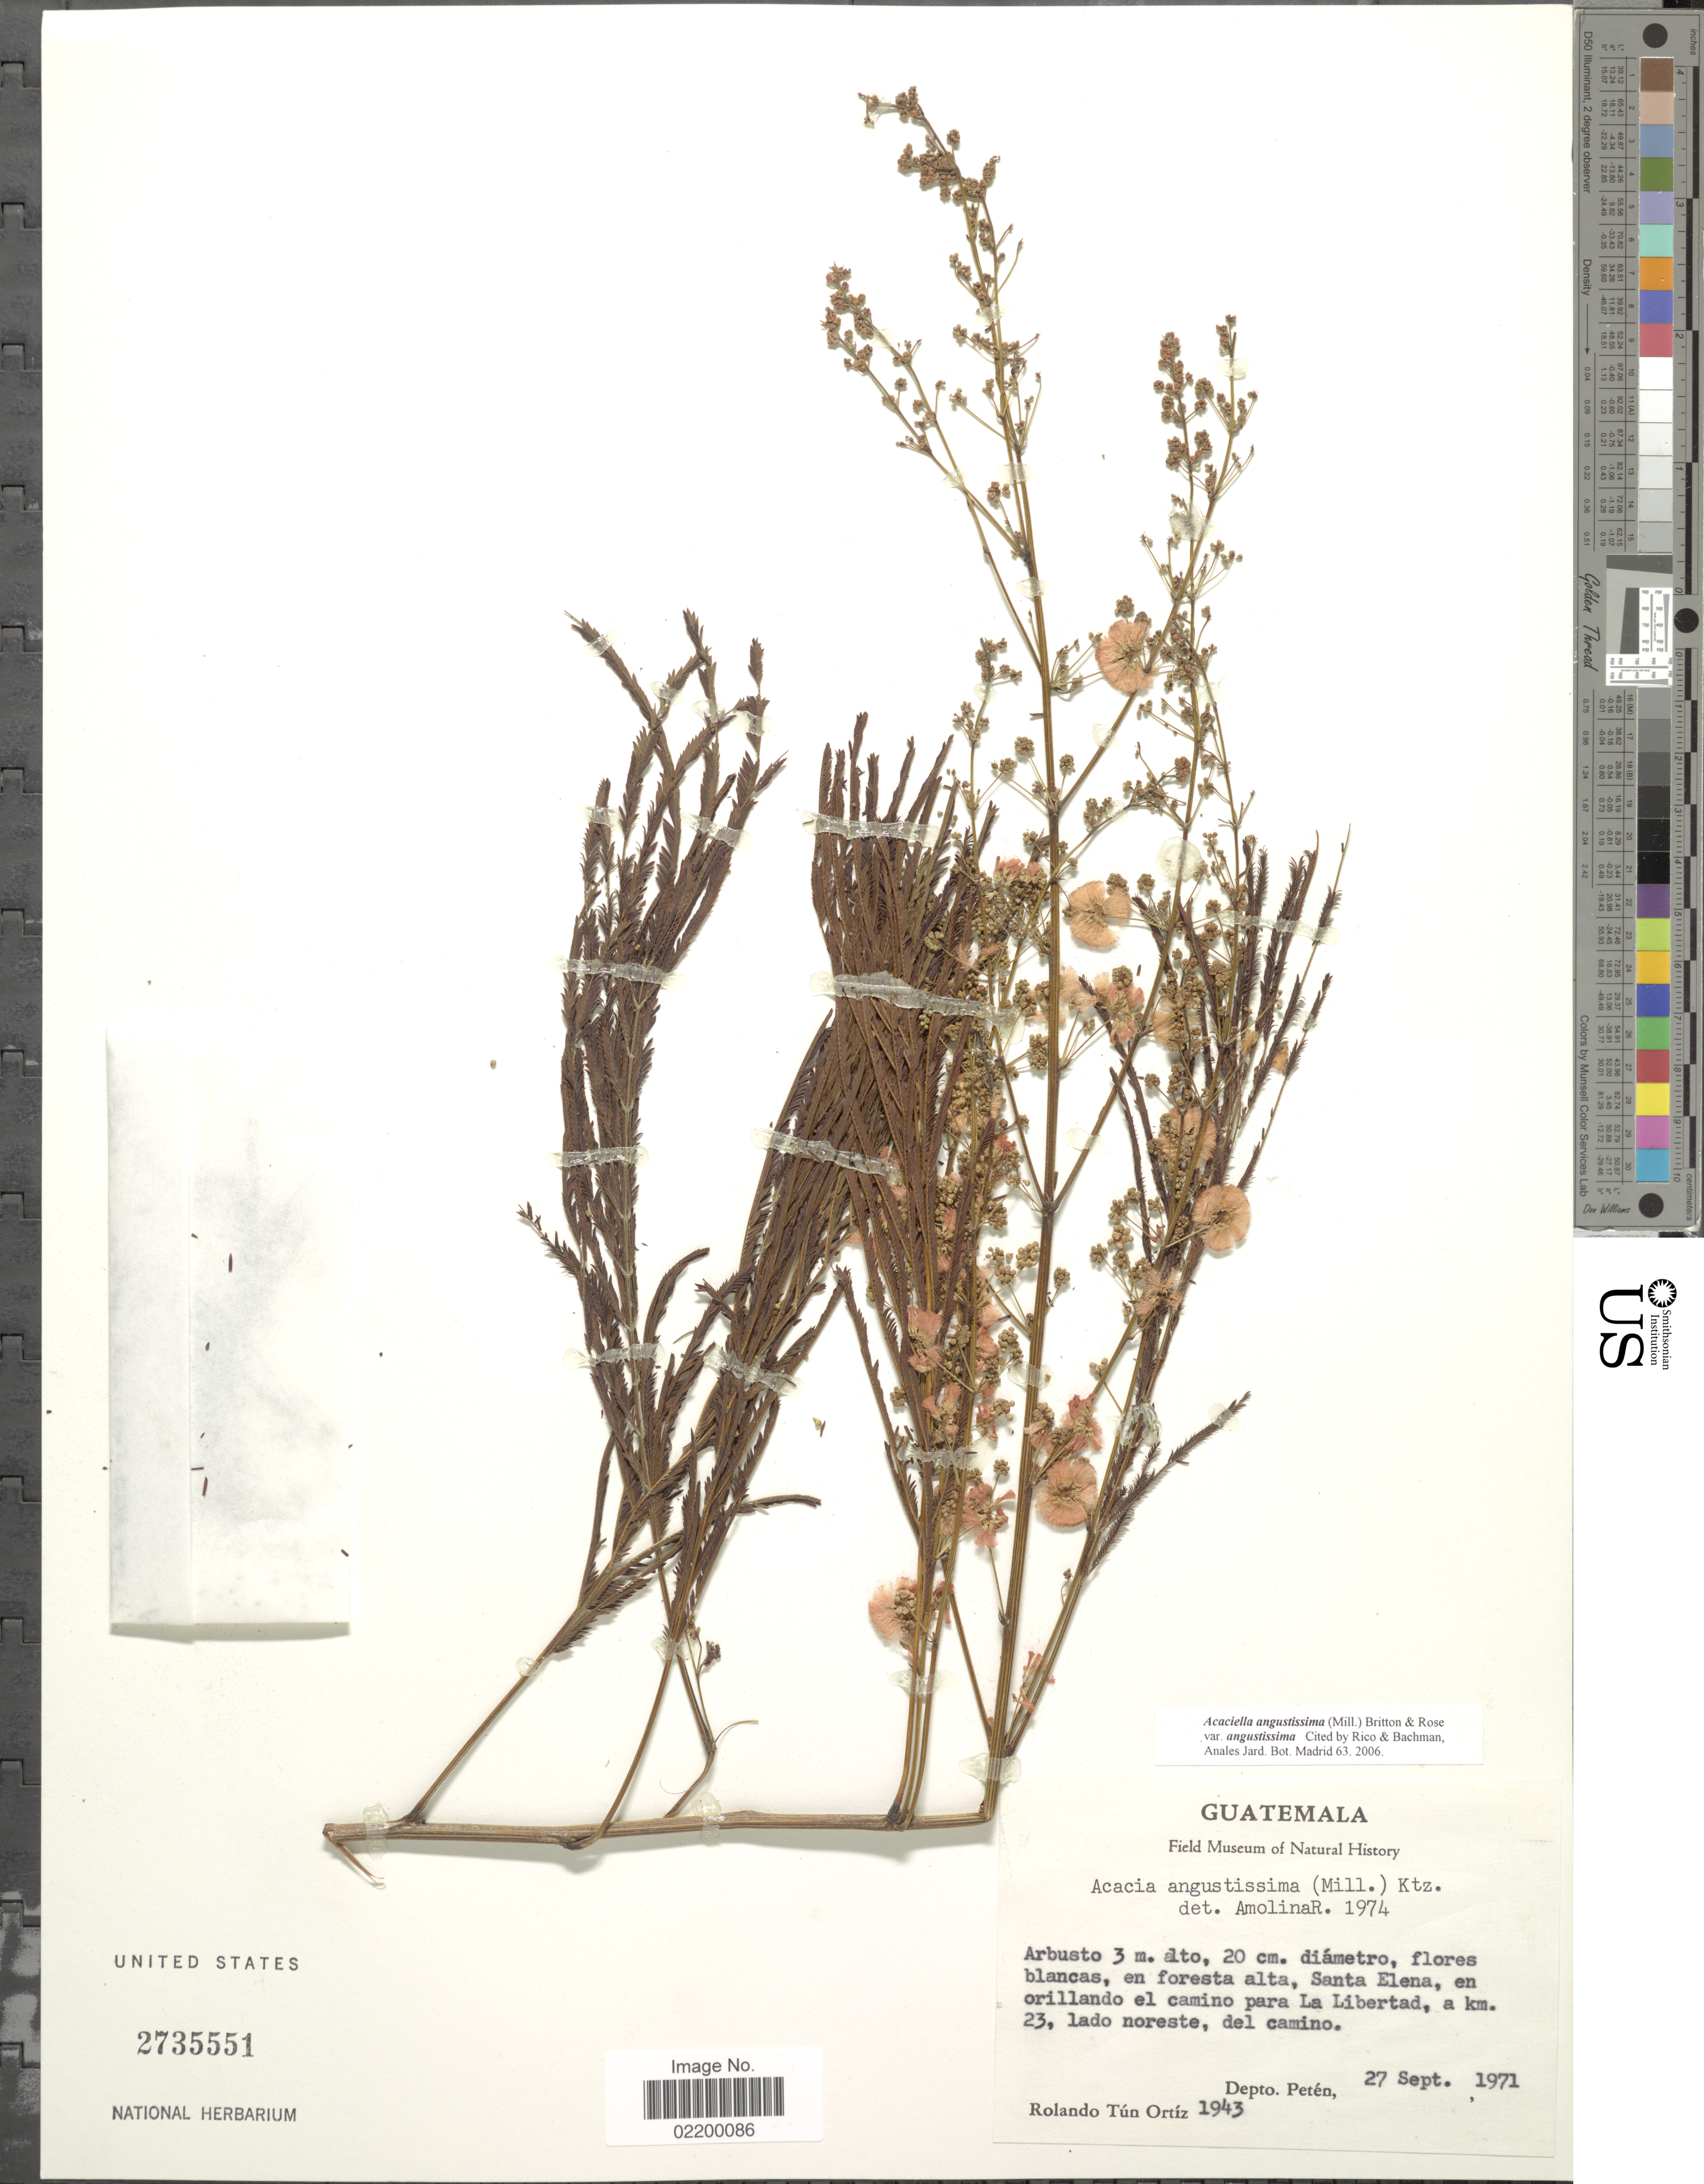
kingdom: Plantae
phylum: Tracheophyta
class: Magnoliopsida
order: Fabales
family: Fabaceae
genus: Acaciella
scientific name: Acaciella angustissima var. angustissima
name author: (Mill.) Britton & Rose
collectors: R. T. Ortíz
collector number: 1943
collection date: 1971-09-27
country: Guatemala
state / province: El Petén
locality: Santa Elena, orillando el caminopara La Libertad, km 23 lado noreste. del camino. Depto. Peten.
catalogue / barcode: US 2735551